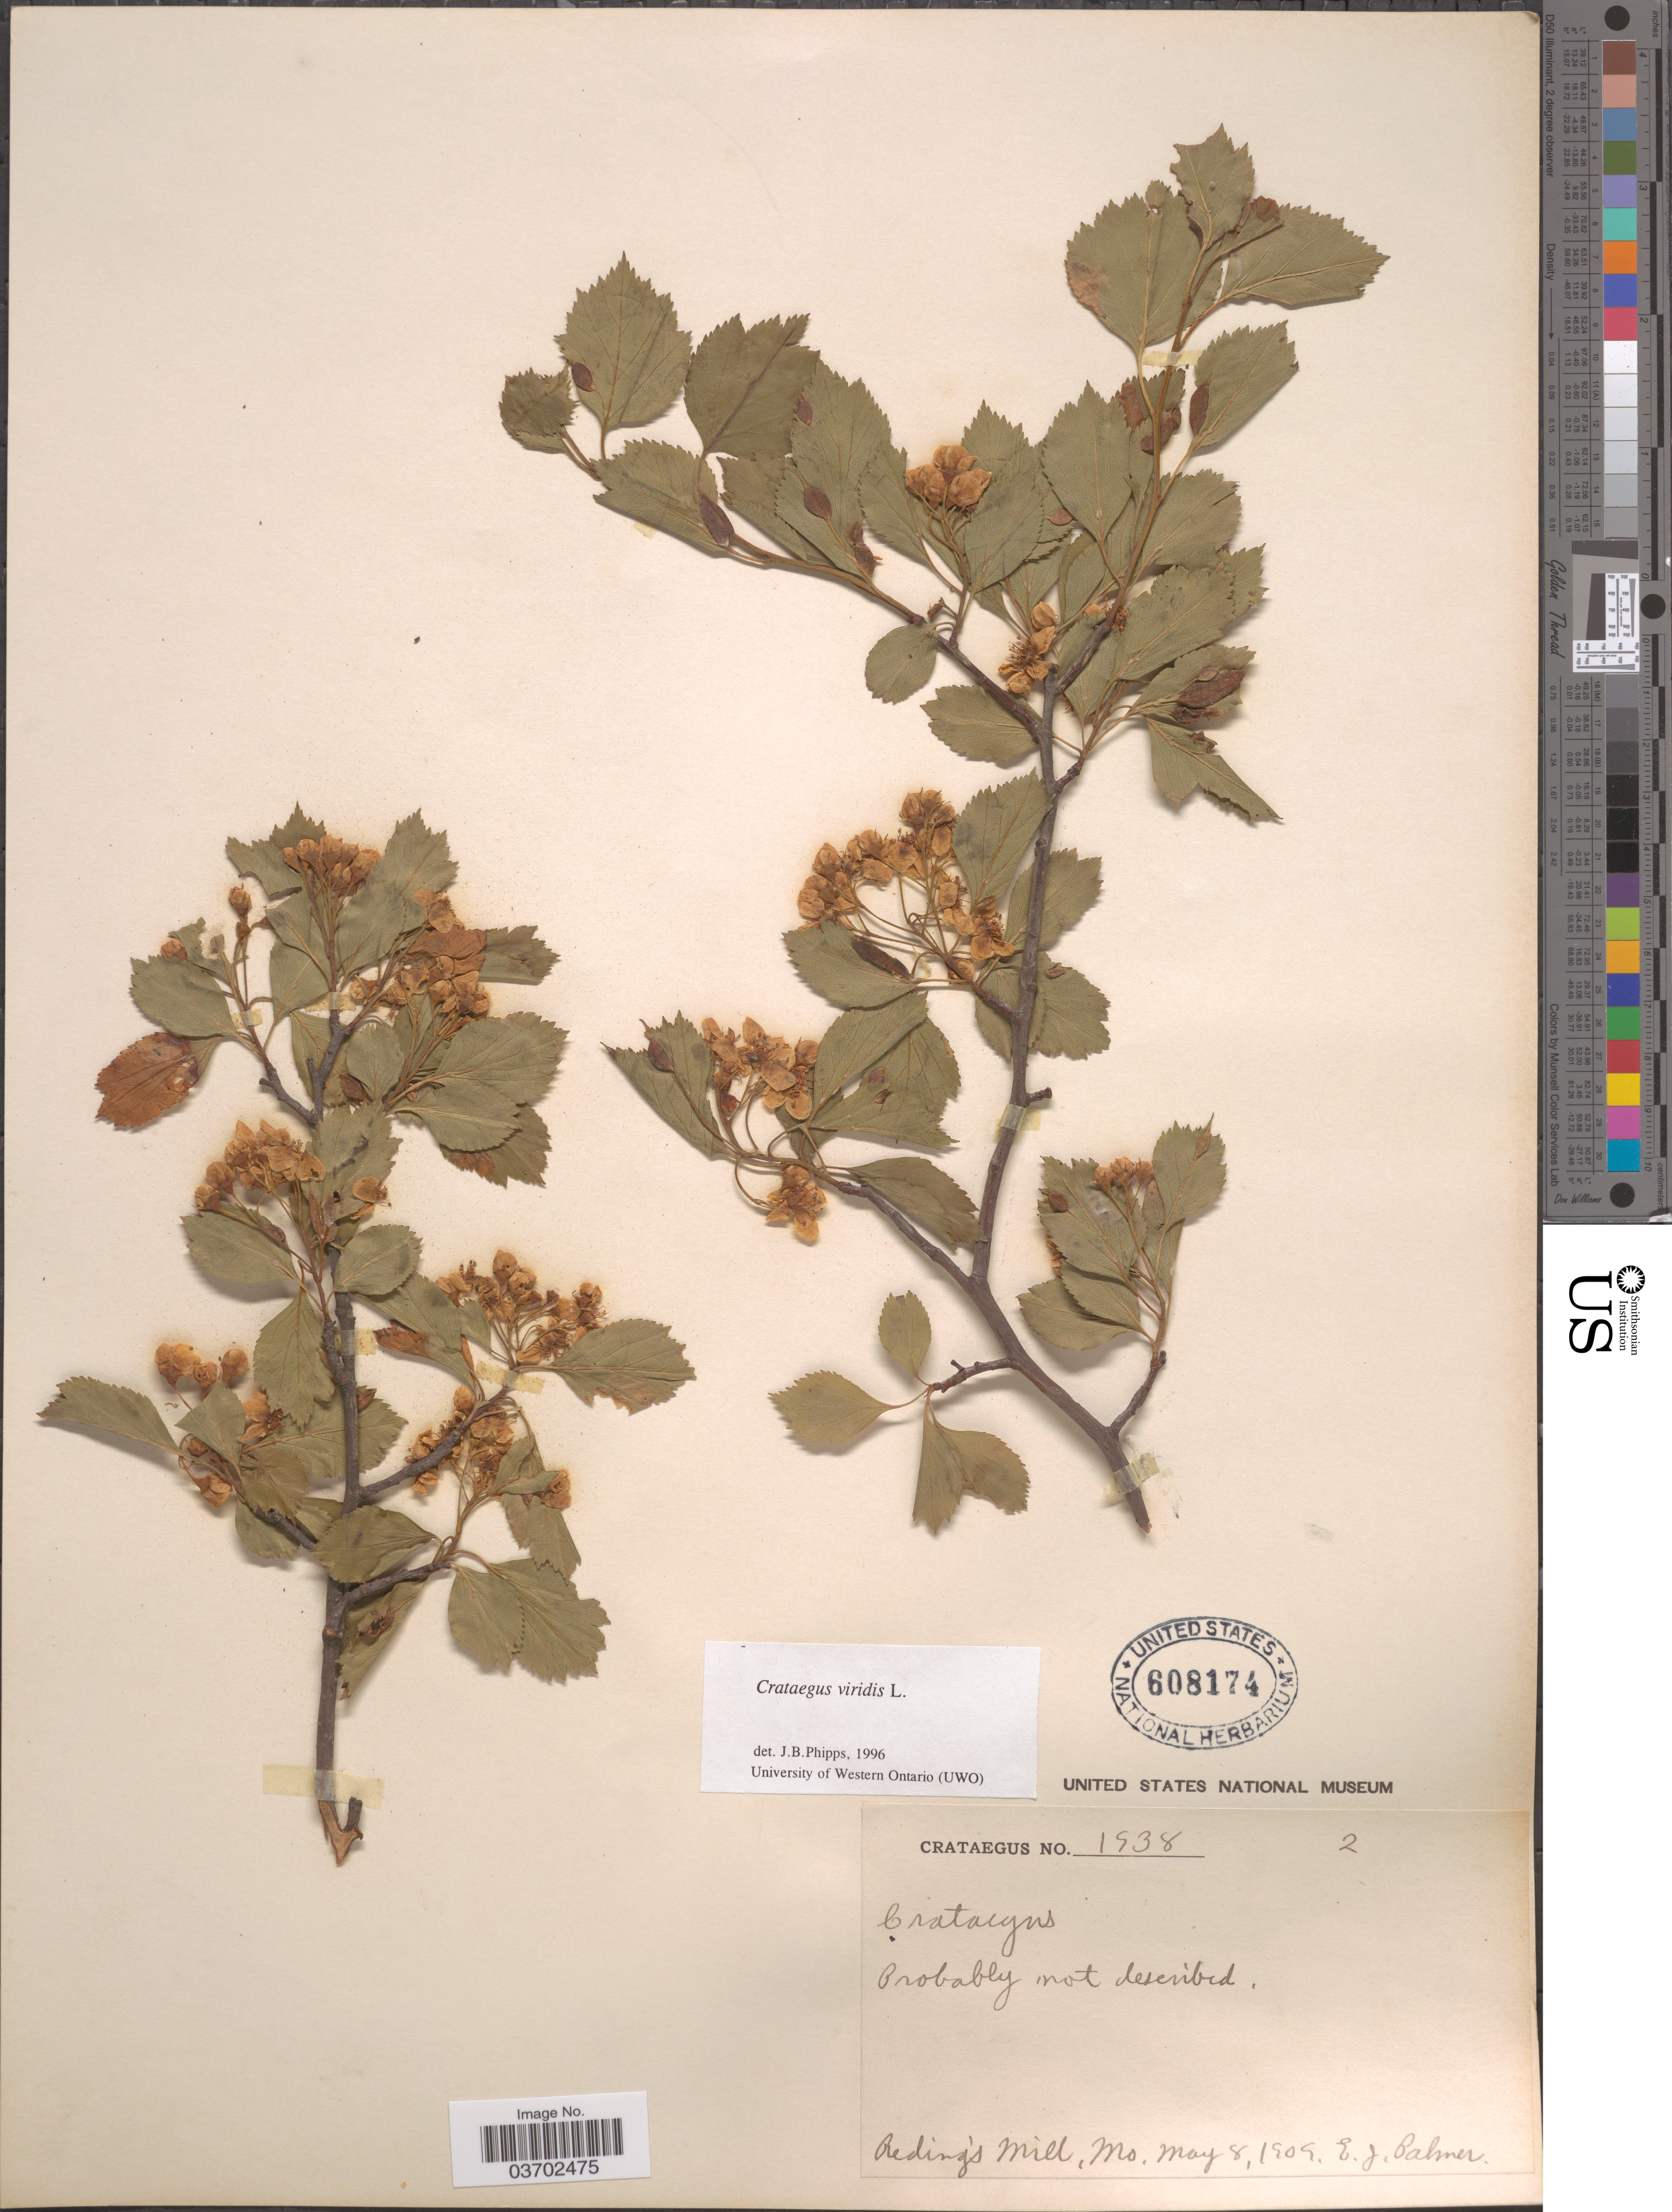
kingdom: Plantae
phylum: Tracheophyta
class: Magnoliopsida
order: Rosales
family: Rosaceae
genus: Crataegus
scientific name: Crataegus viridis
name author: L.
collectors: E. J. Palmer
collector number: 1938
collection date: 1909-05-08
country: United States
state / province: Missouri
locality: Reding's Mill.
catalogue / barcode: US 608174